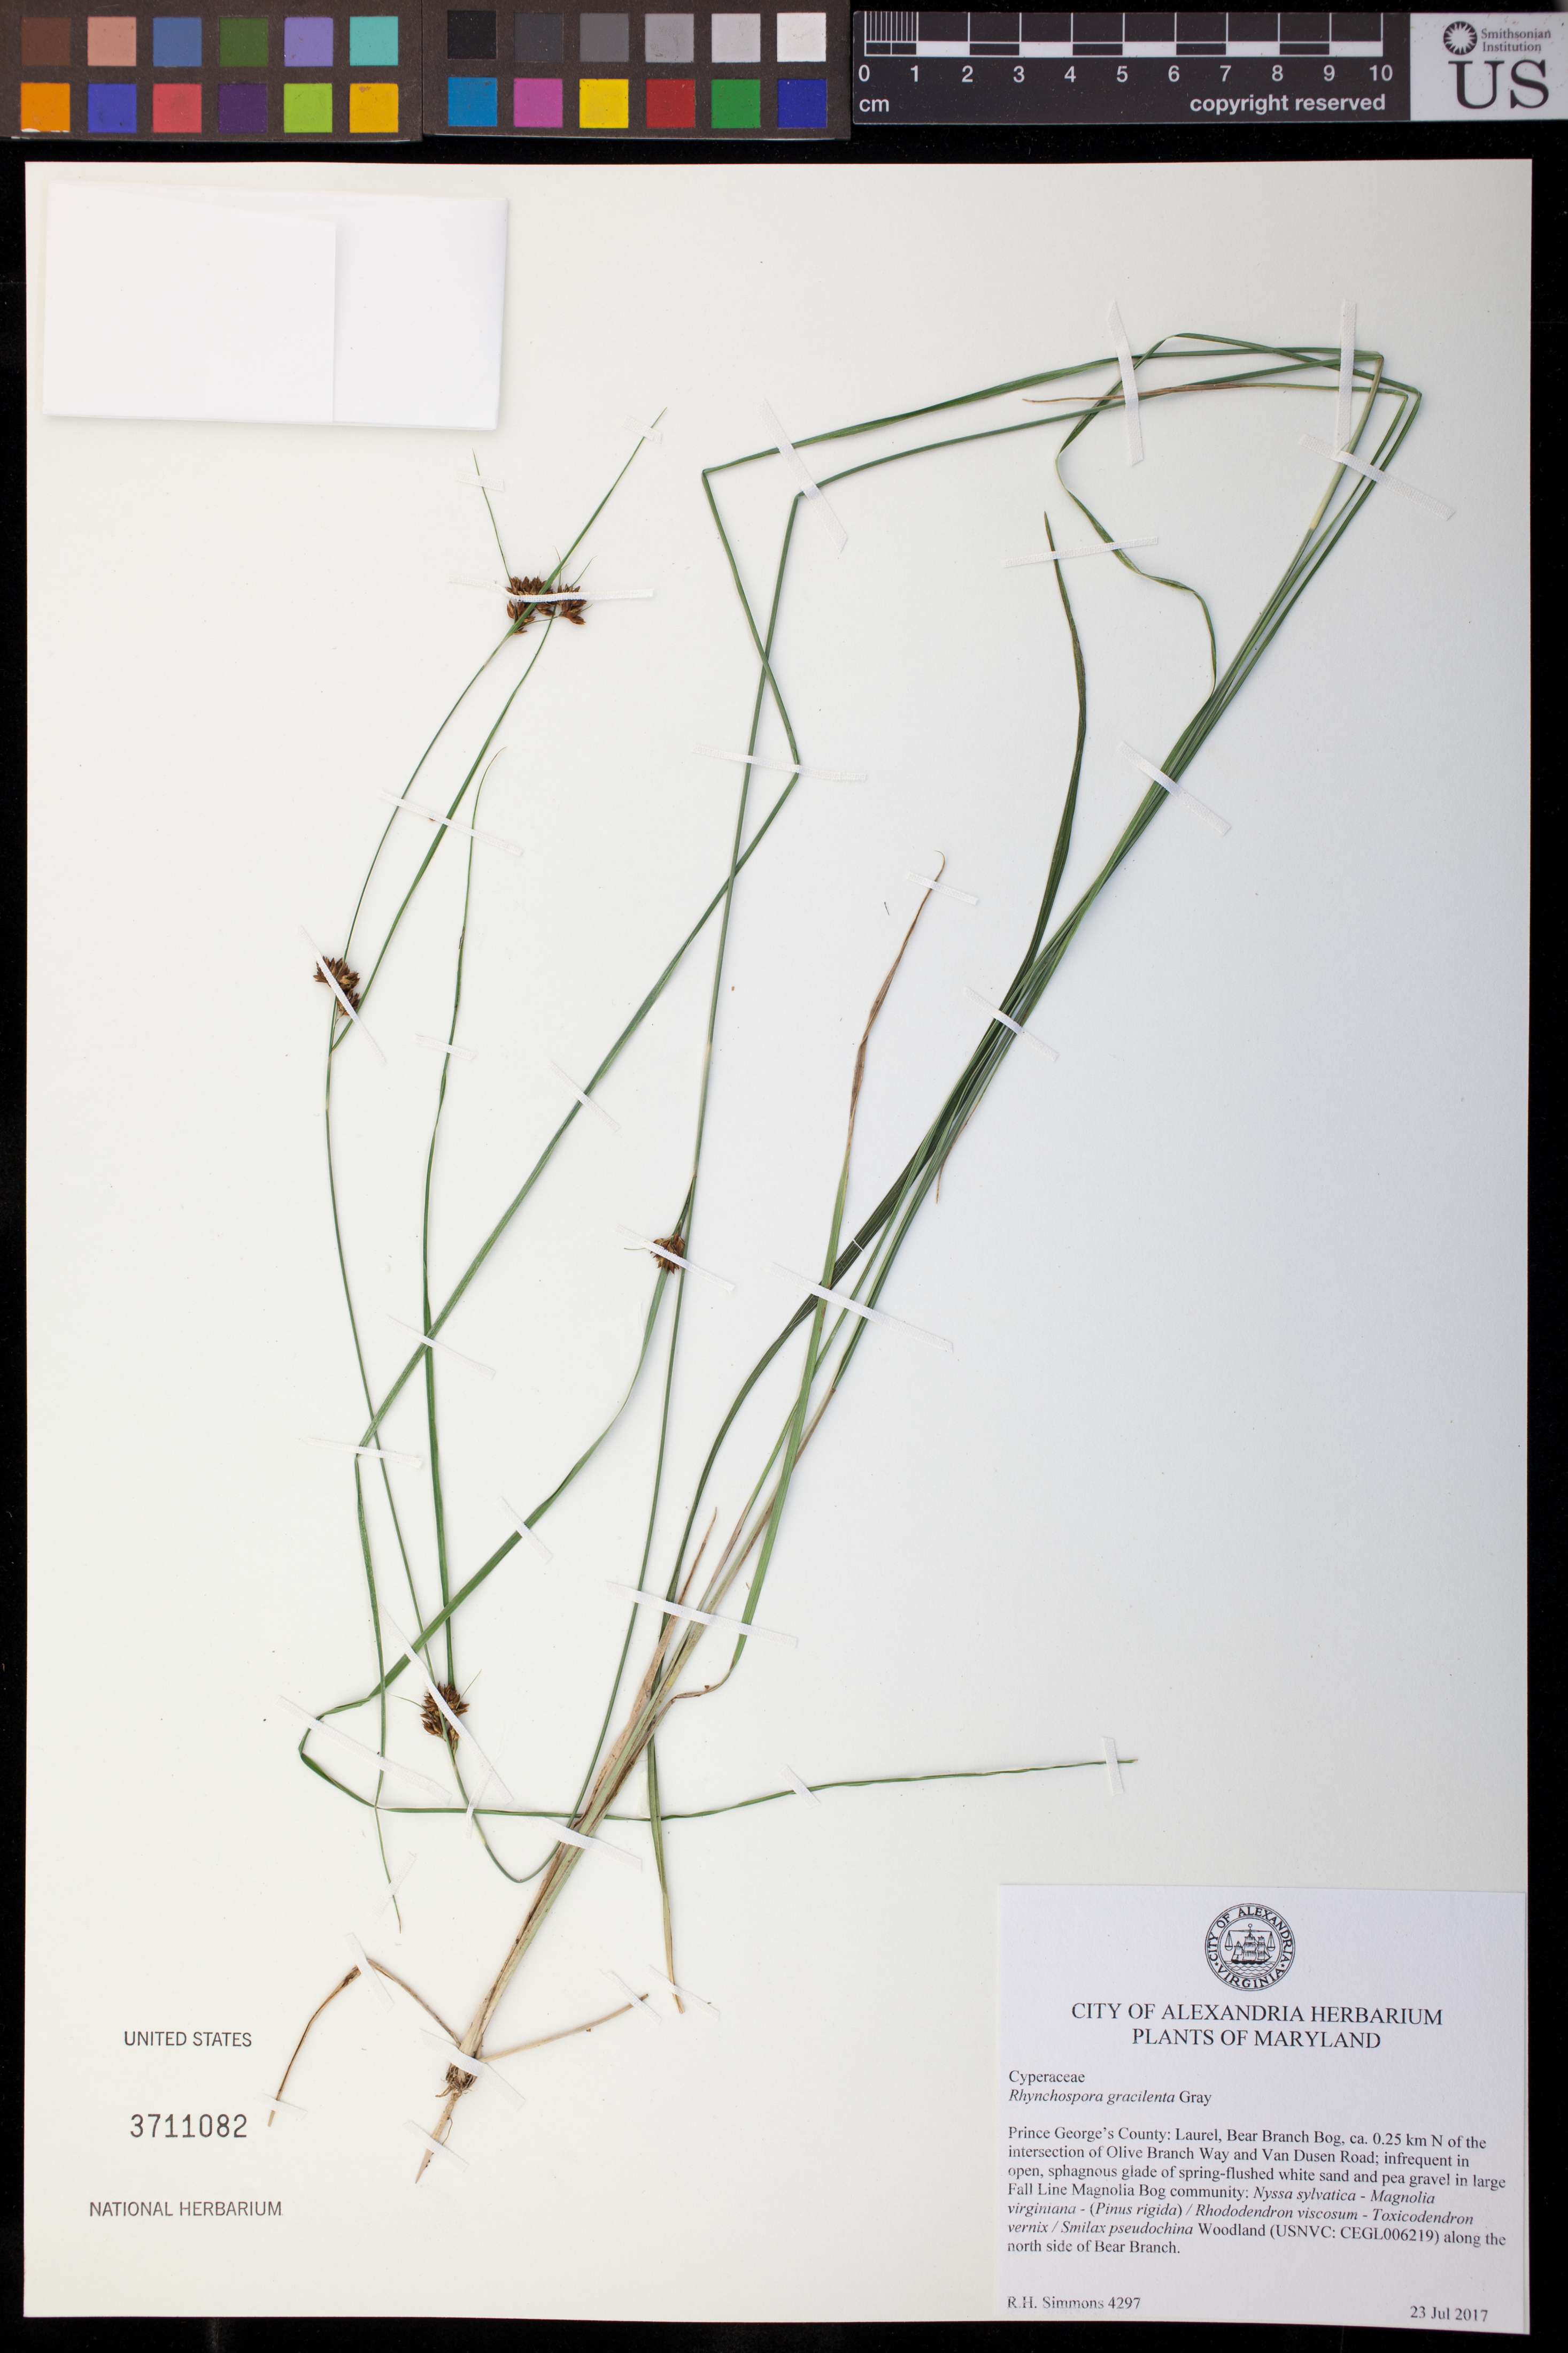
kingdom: Plantae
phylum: Tracheophyta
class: Liliopsida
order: Poales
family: Cyperaceae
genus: Rhynchospora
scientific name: Rhynchospora gracilenta A. Gray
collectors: R. H. Simmons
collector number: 4297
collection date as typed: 23 Jul 2017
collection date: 2017-07-23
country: United States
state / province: Maryland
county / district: Prince George's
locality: Laurel, Bear Branch Bog, ca. 0.25 km N of the intersection of Olive Branch Way and Van Dusen Road; along the north side of Bear Branch.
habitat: infrequent in open, sphagnous glade of spring-flushed white sand and pea gravel in large Fall Line Magnolia Bog community.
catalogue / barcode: US 3711082